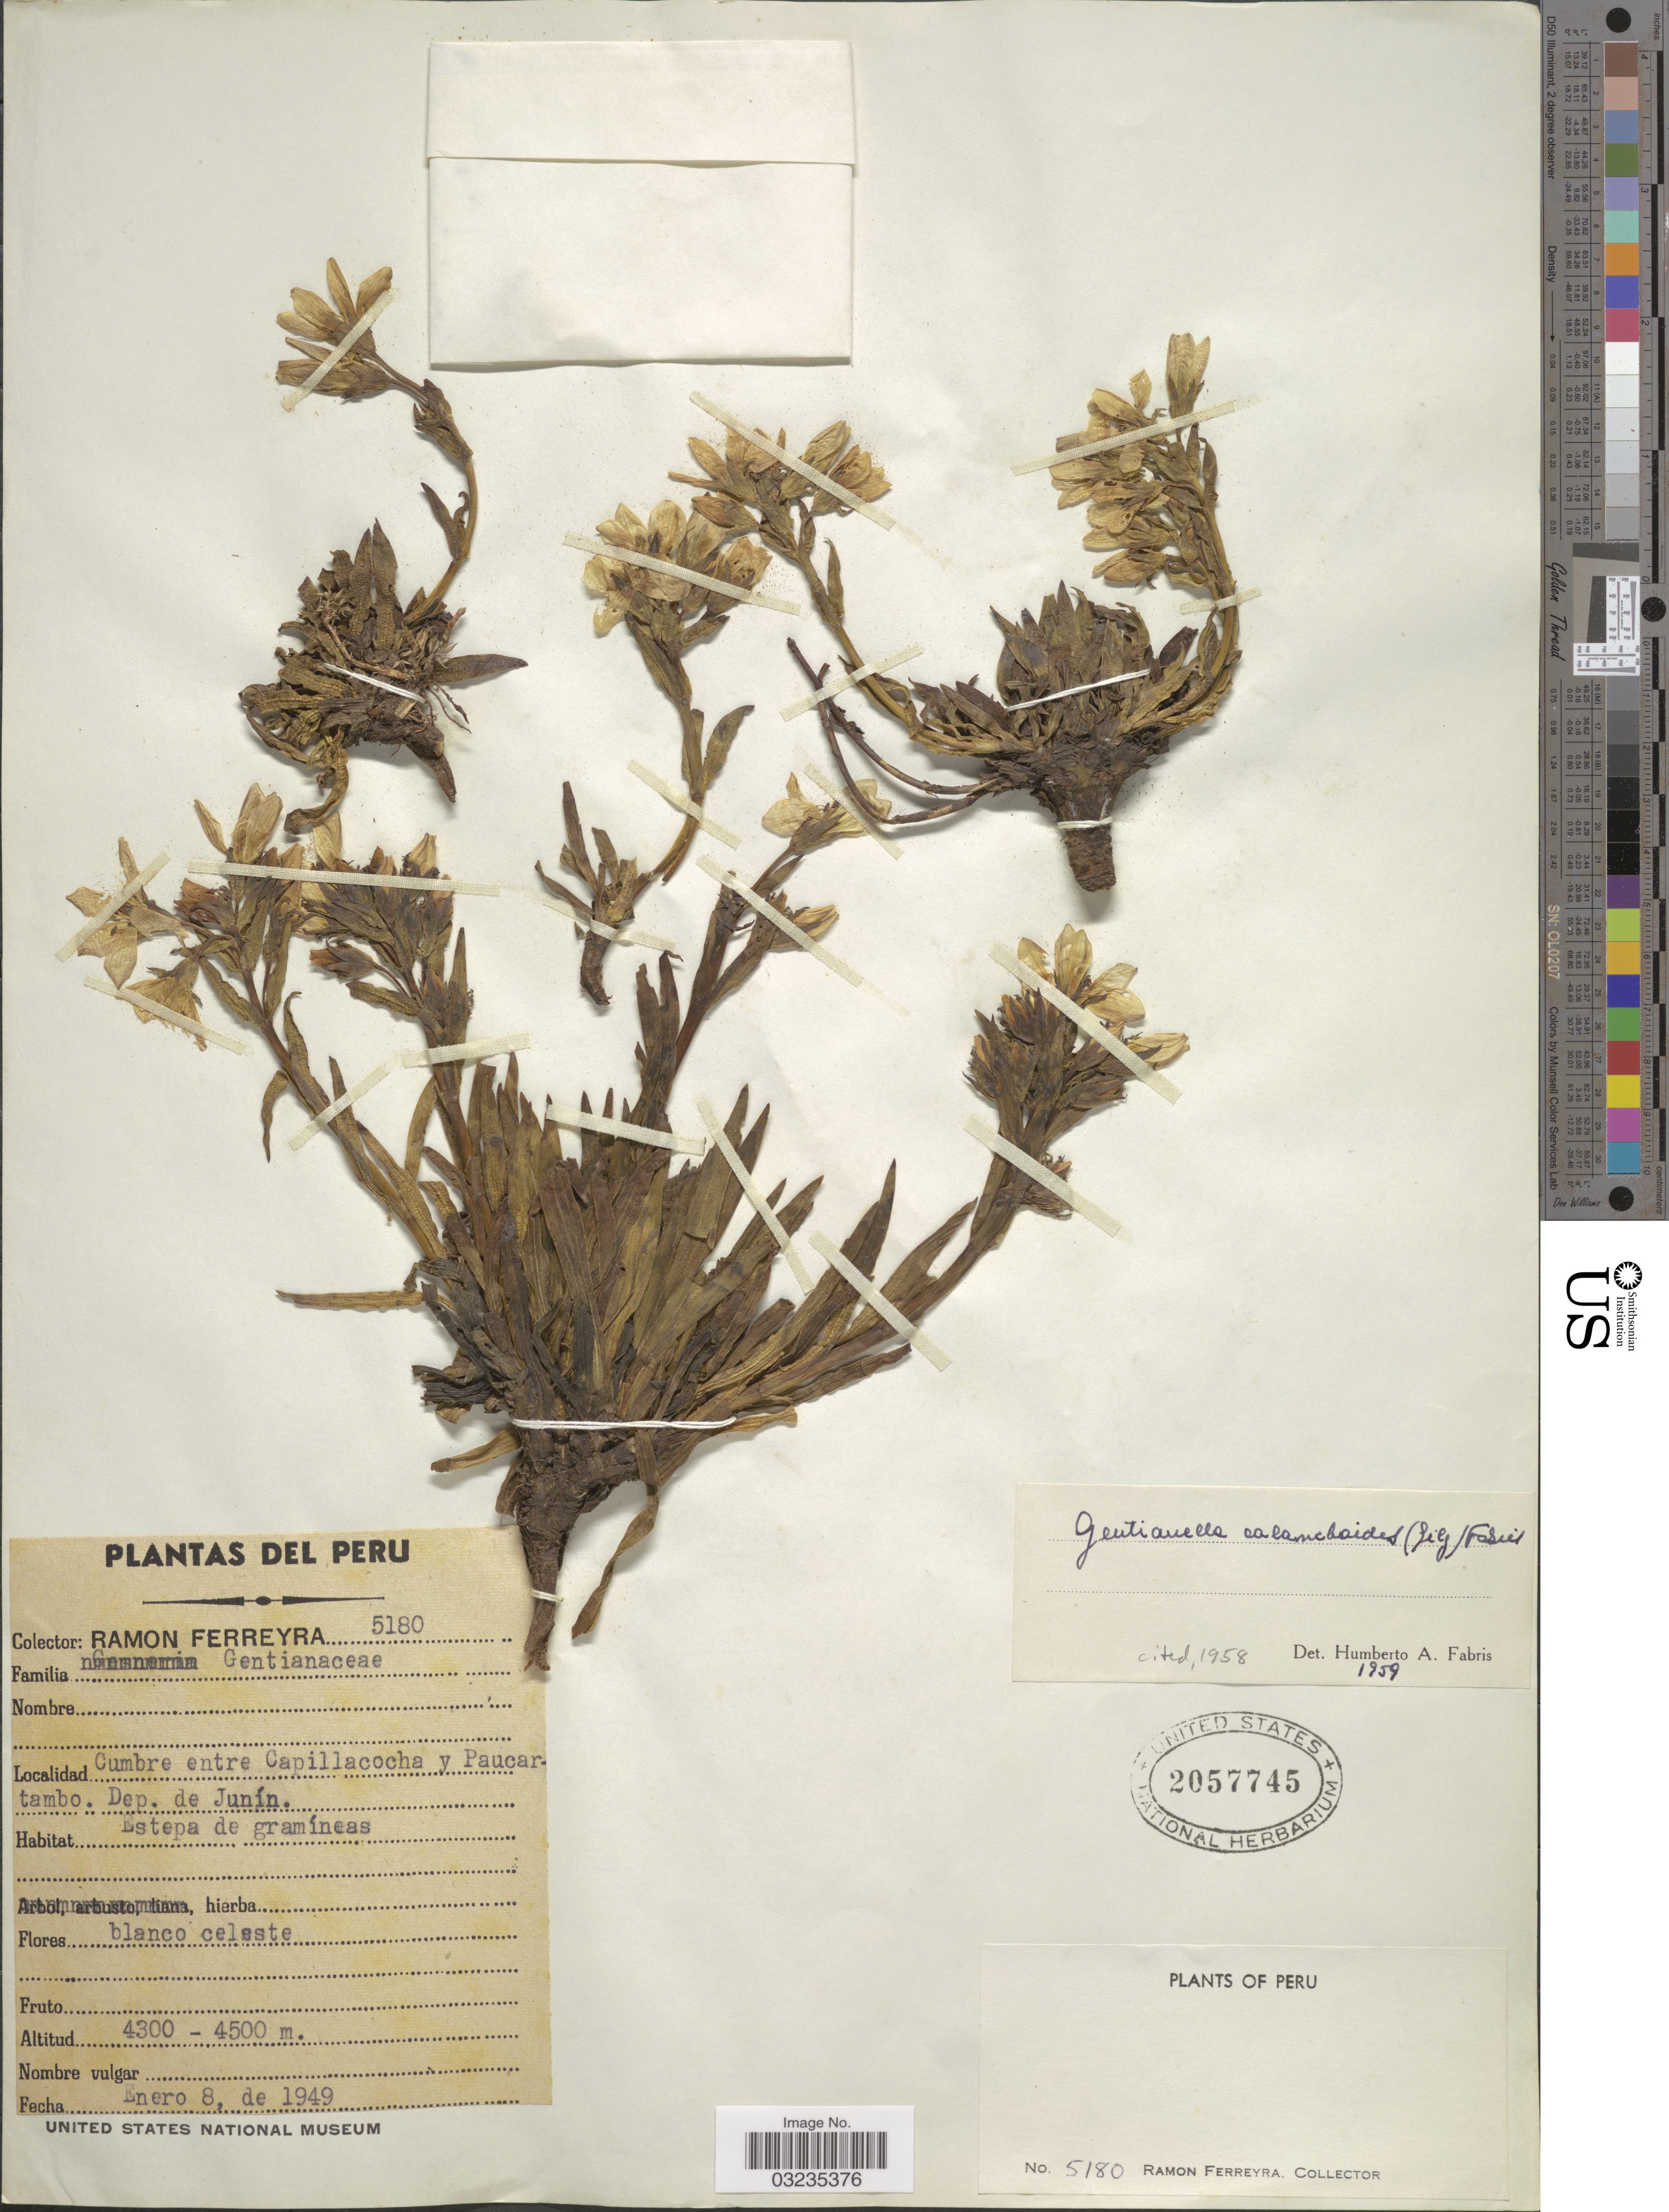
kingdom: Plantae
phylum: Tracheophyta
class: Magnoliopsida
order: Gentianales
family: Gentianaceae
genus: Gentiana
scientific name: Gentiana calanchoides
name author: Gilg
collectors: R. A. Ferreyra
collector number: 5180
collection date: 1949-01-08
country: Peru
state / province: Junín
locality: Cumbre entre Capillacocha y Paucartambo. Dep. de Junín.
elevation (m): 4300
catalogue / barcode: US 2057745